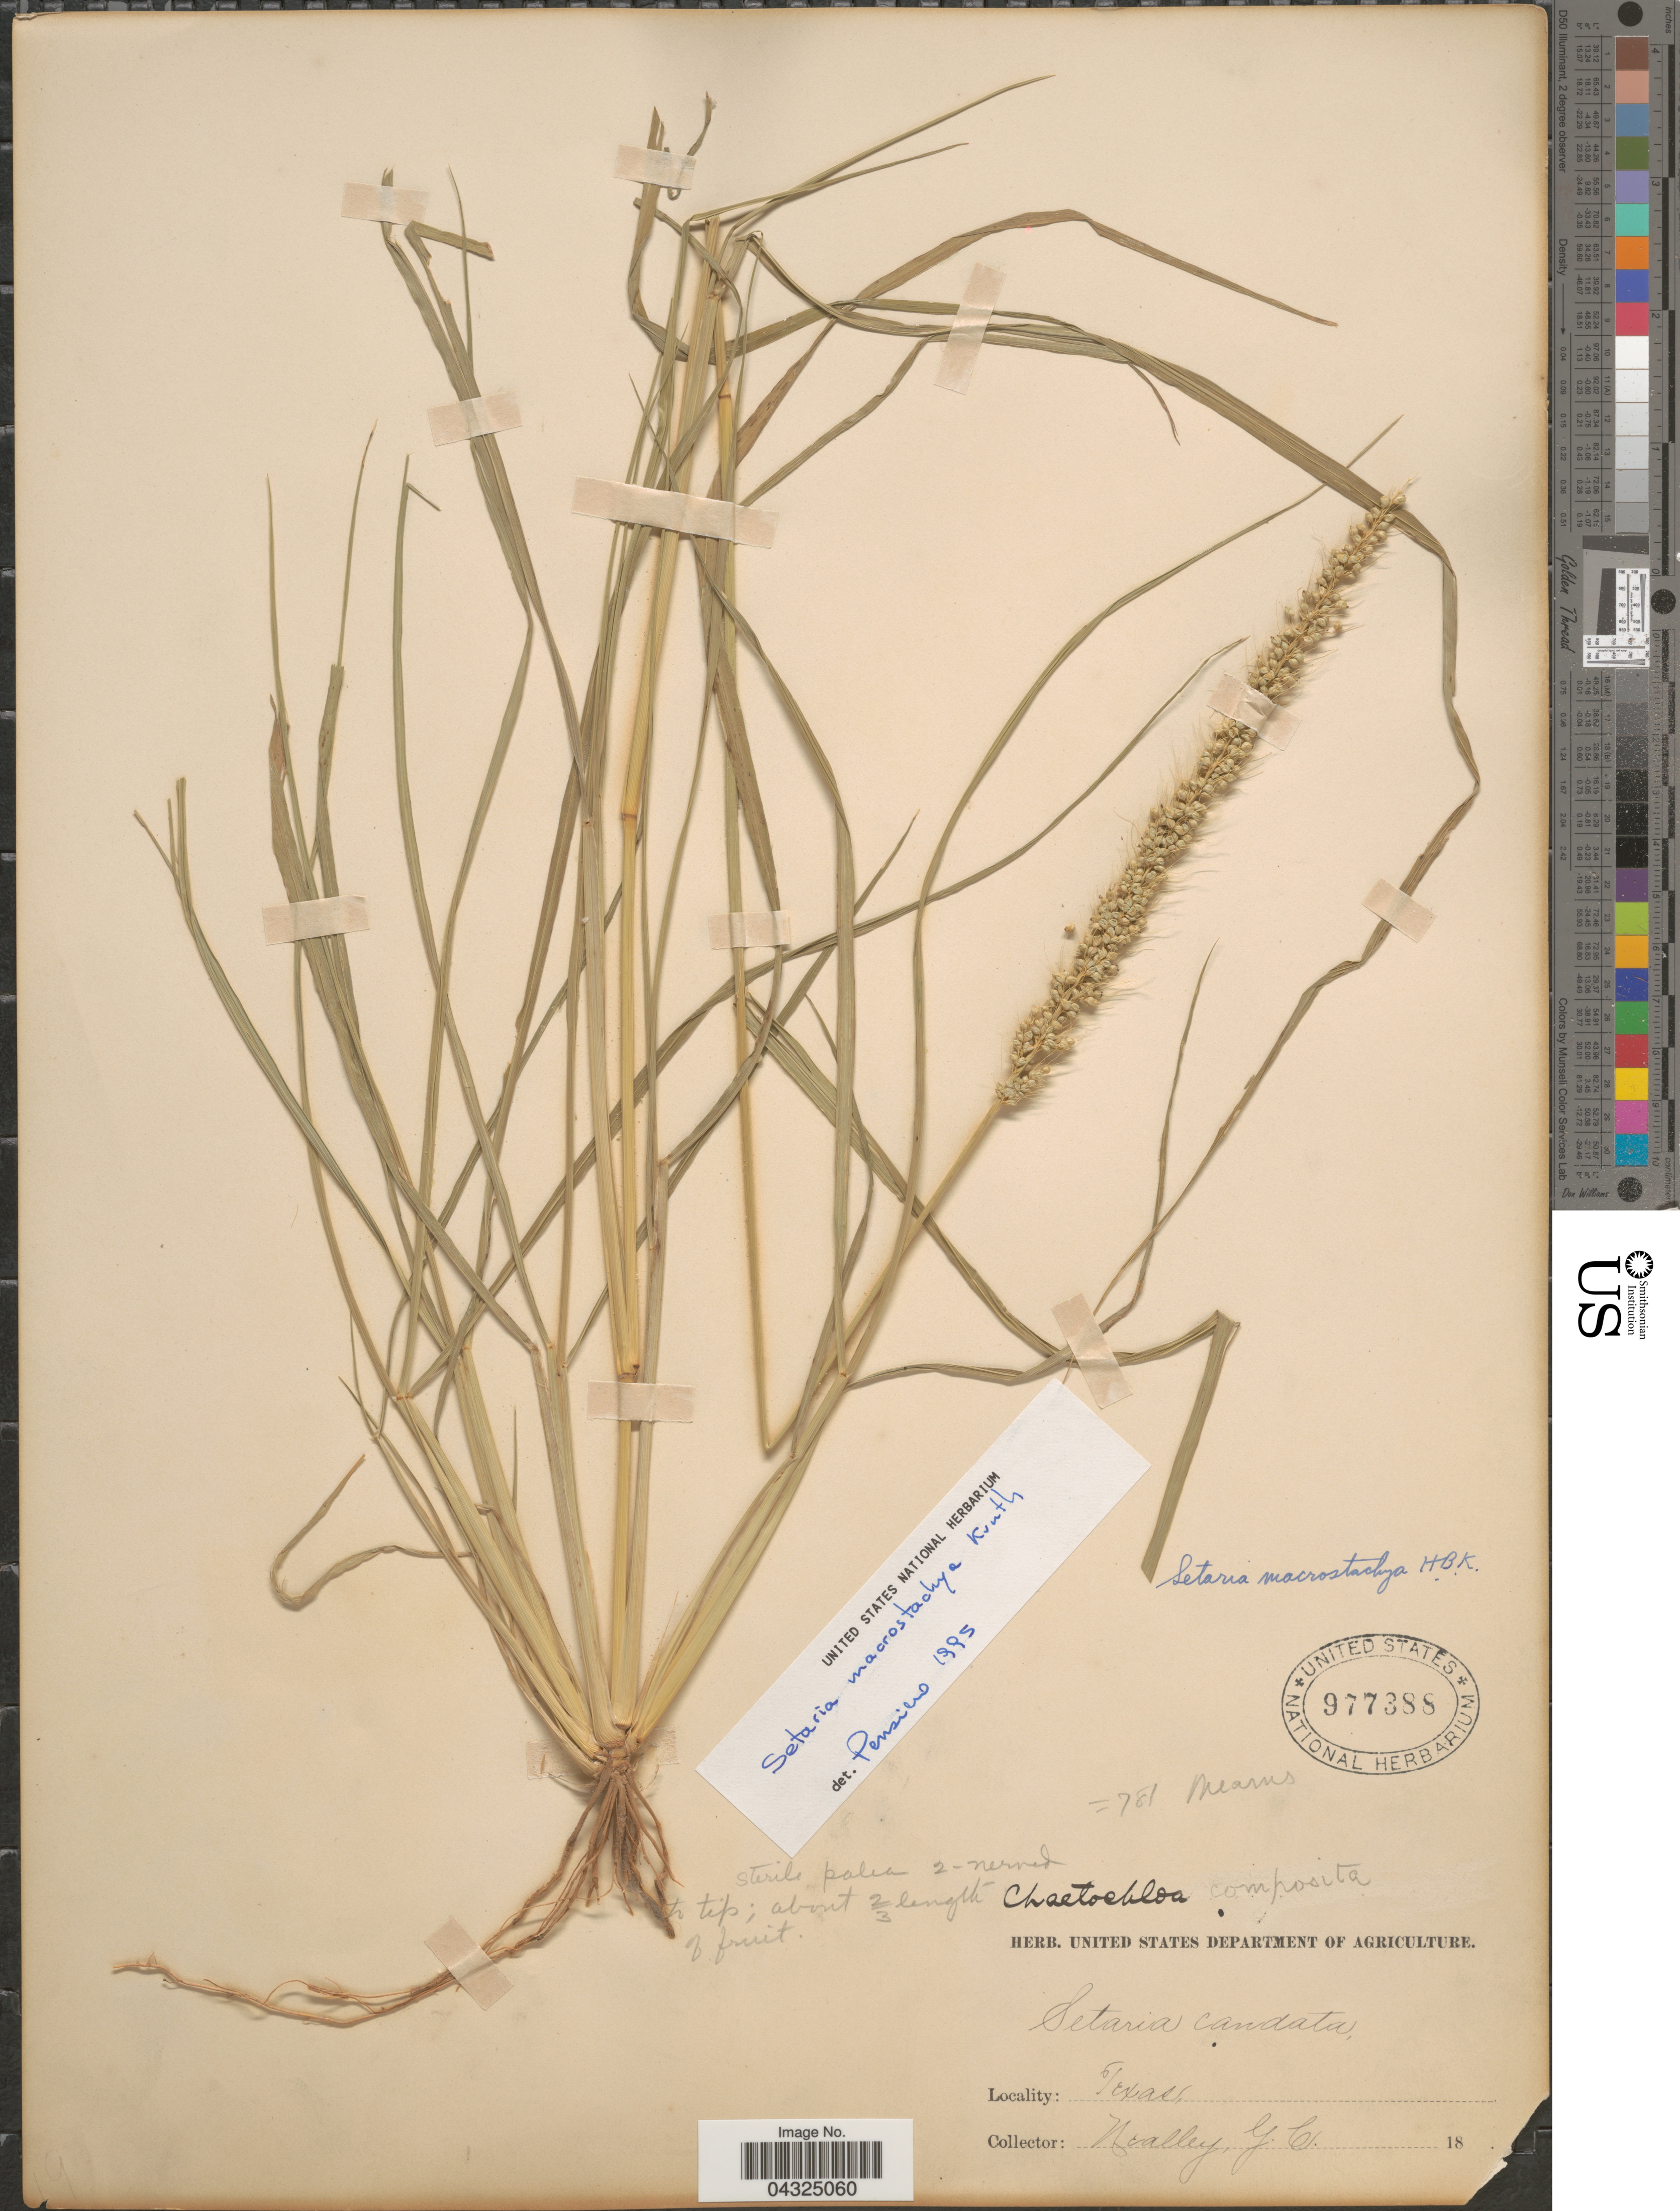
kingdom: Plantae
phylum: Tracheophyta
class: Liliopsida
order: Poales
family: Poaceae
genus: Setaria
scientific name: Setaria leucopila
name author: (Scribn. & Merr.) K. Schum.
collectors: G. C. Nealley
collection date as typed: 18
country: United States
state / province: Texas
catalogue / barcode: US 977388